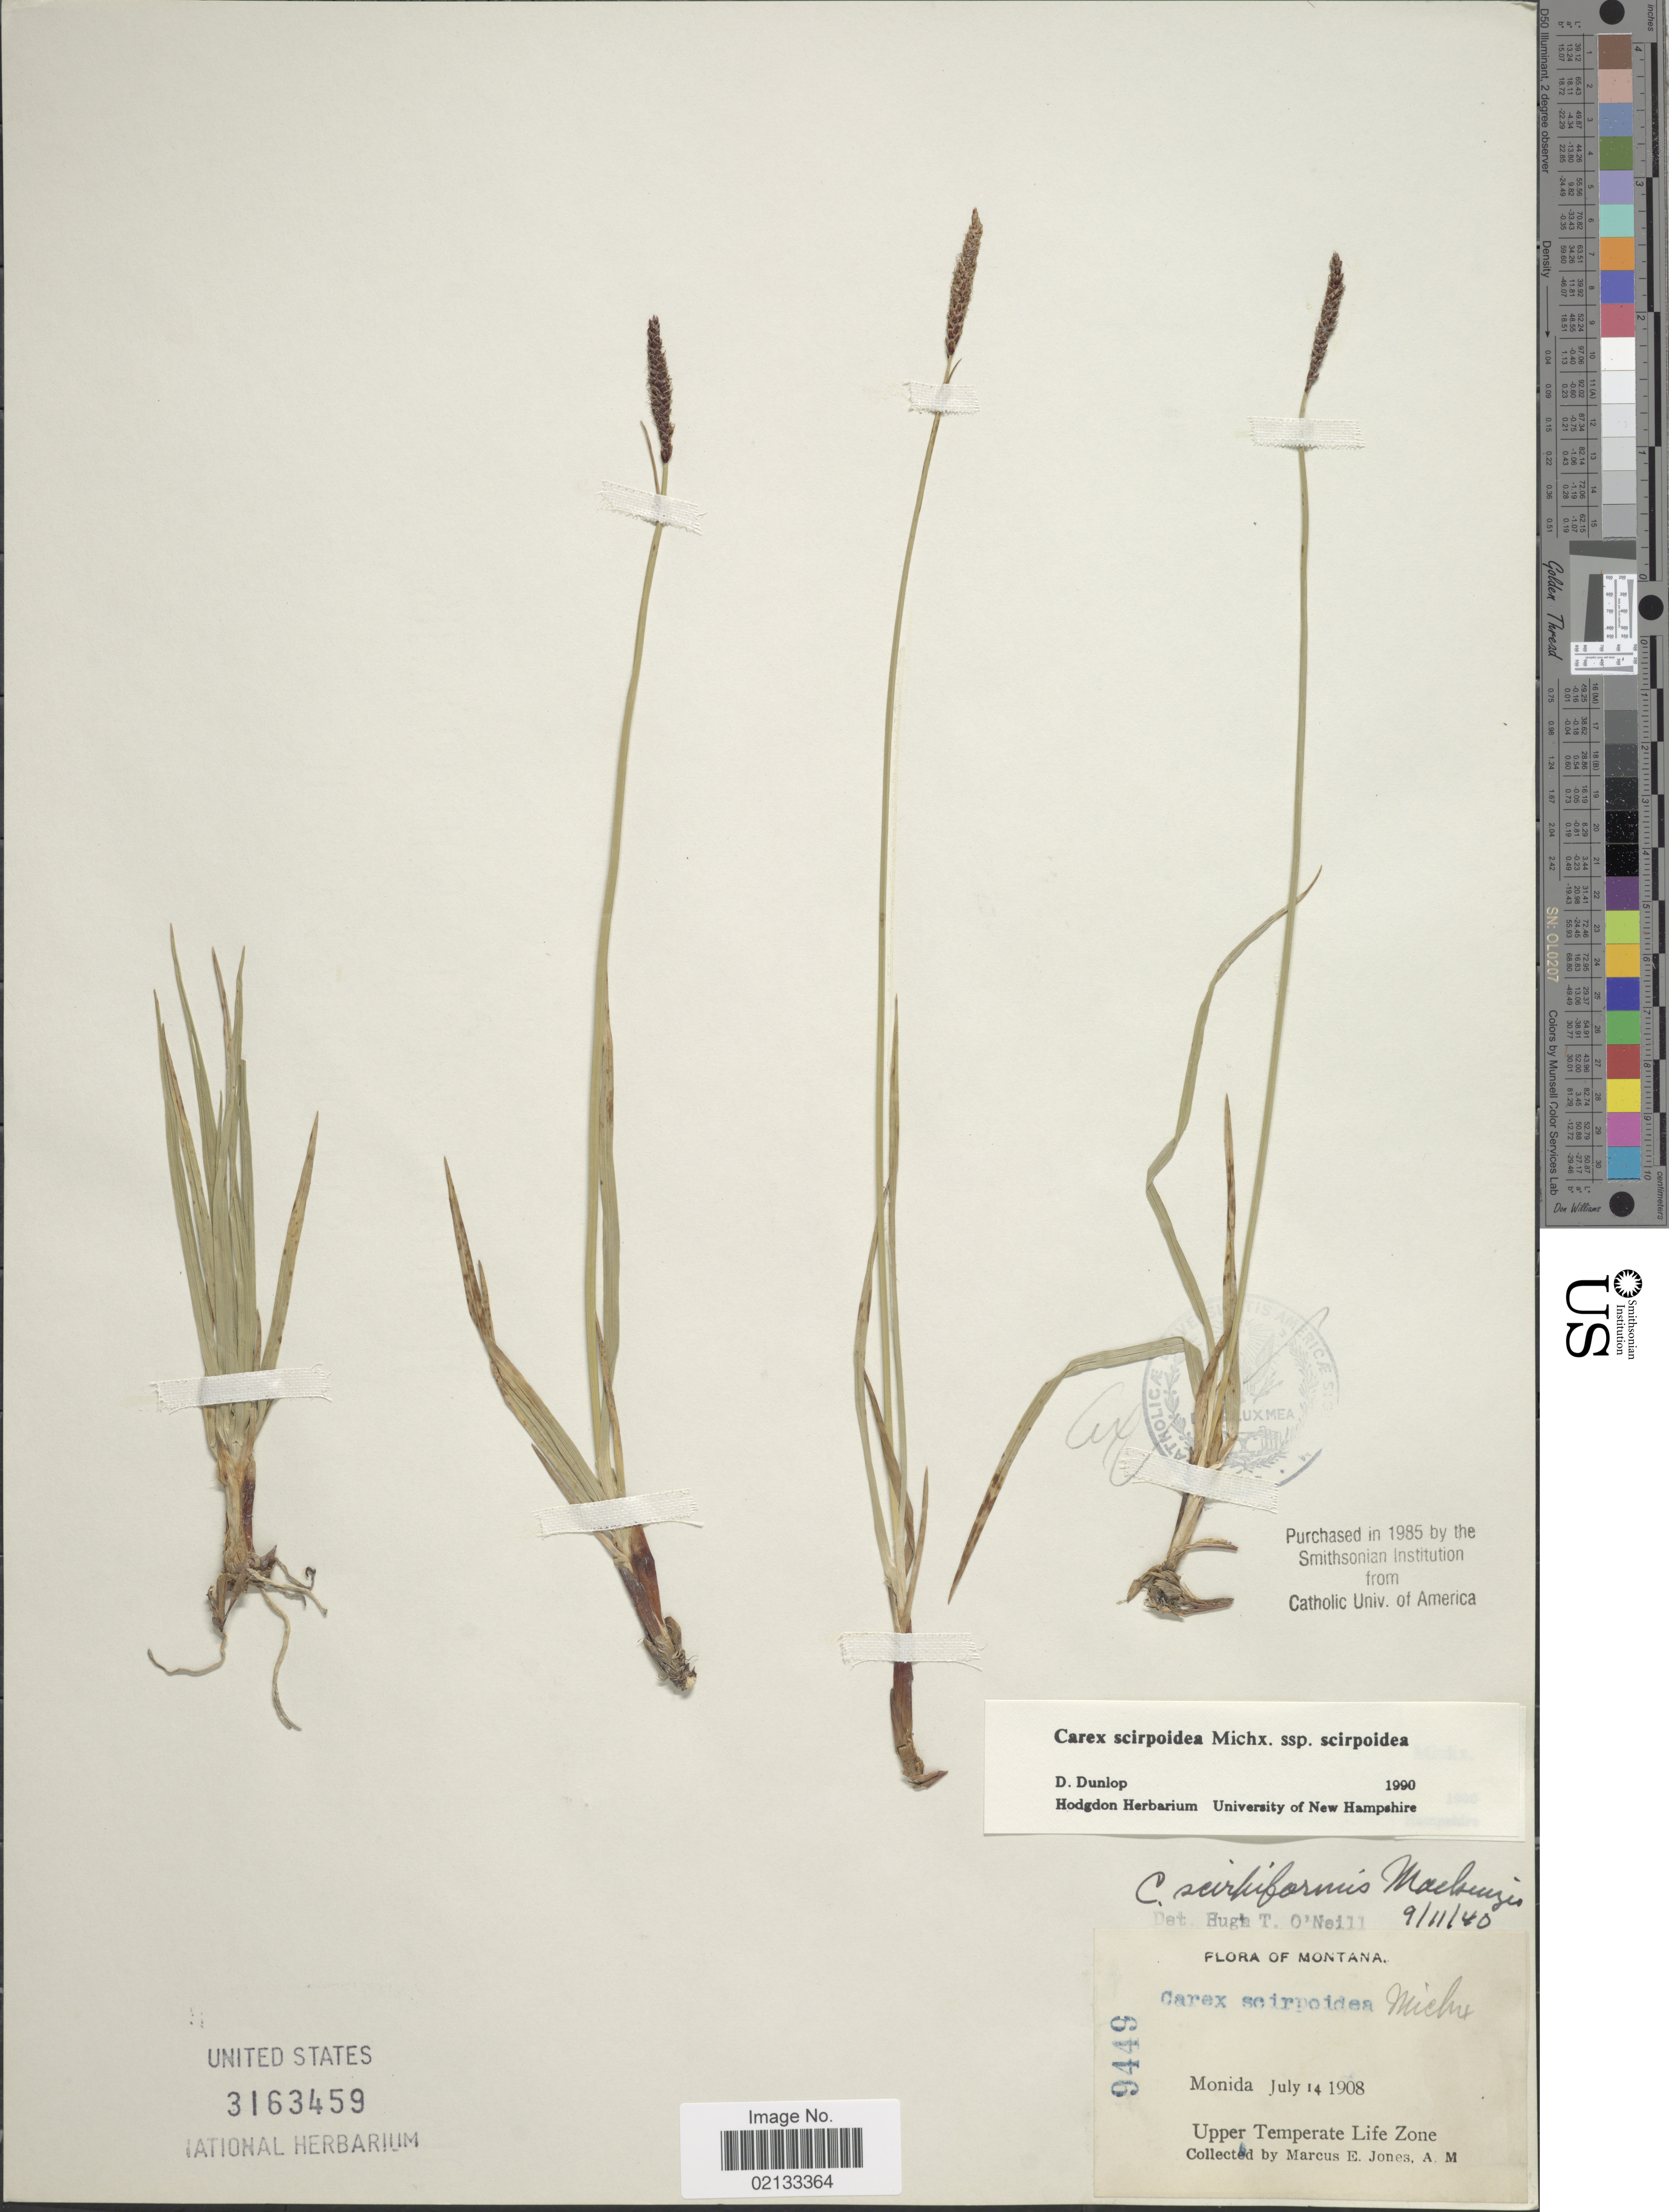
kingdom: Plantae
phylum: Tracheophyta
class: Liliopsida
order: Poales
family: Cyperaceae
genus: Carex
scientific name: Carex scirpoidea subsp. scirpoidea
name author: Michx.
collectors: M. E. Jones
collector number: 9449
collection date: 1908-07-14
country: United States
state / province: Montana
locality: Monida, Upper Temperate Life Zone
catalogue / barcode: US 3163459